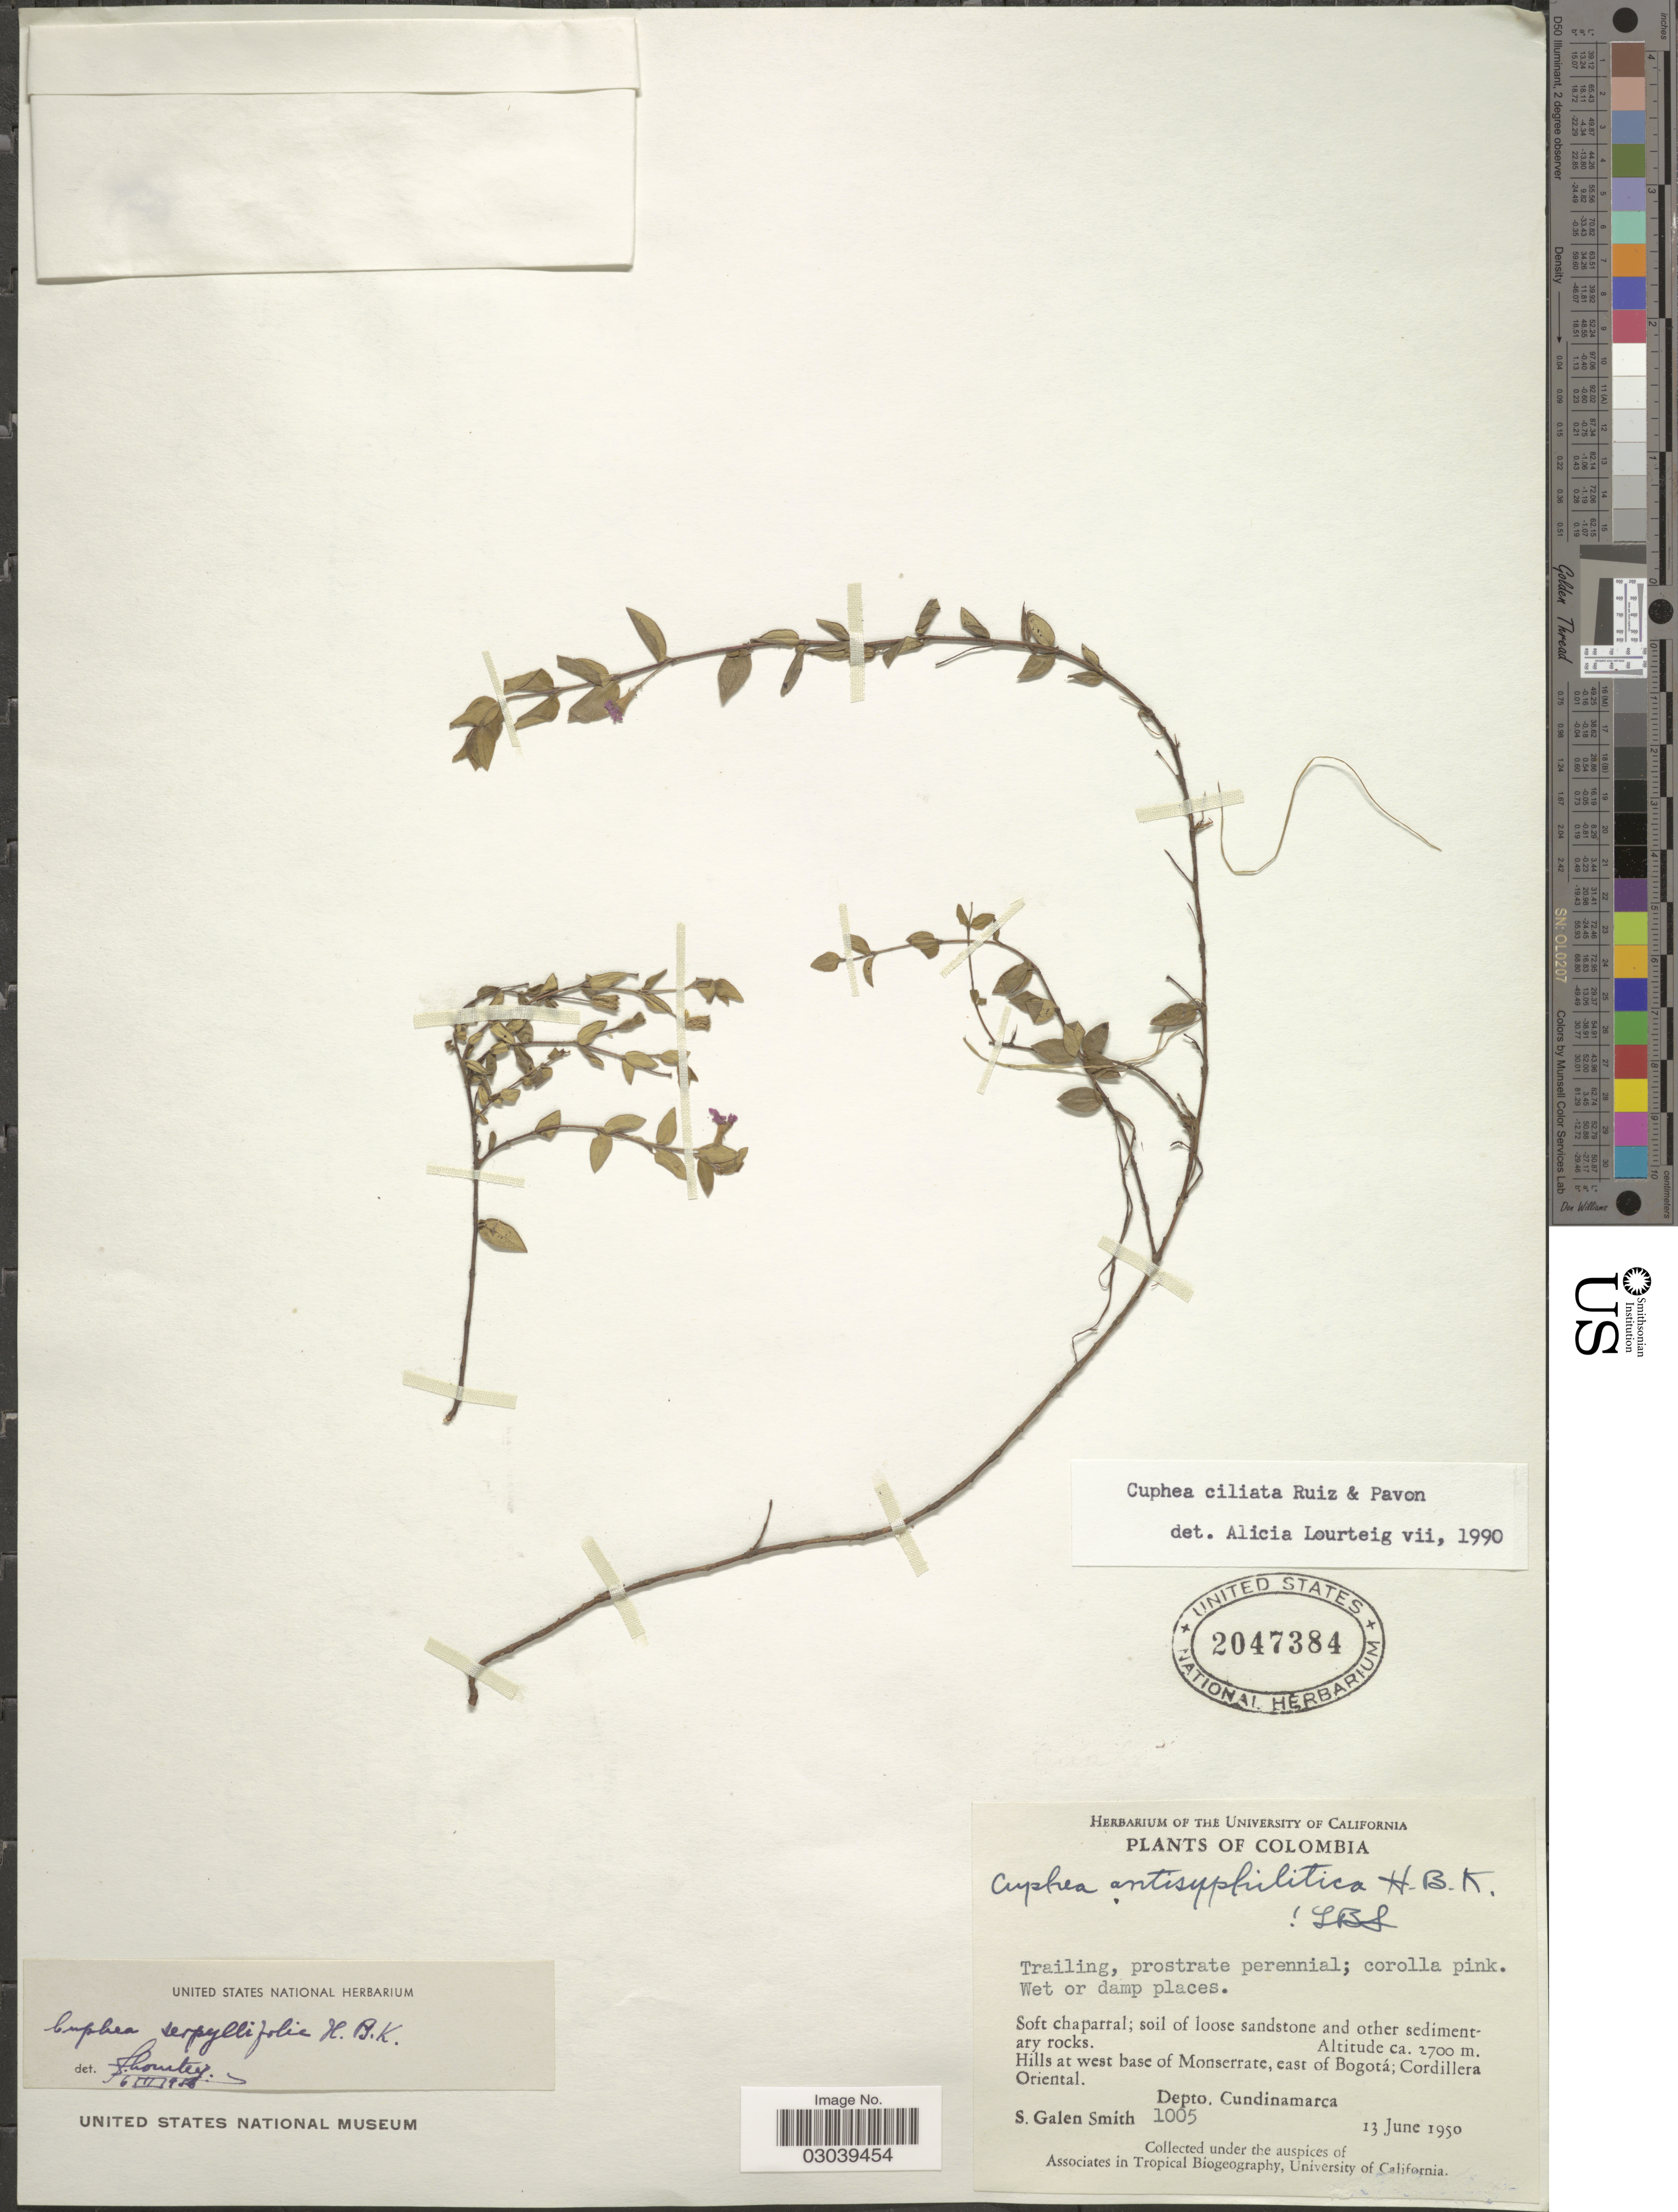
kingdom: Plantae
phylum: Tracheophyta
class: Magnoliopsida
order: Myrtales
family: Lythraceae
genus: Cuphea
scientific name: Cuphea ciliata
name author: Ruiz & Pav.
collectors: S. G. Smith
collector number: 1005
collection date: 1950-06-13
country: Colombia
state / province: Cundinamarca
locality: Hills at west base of Monserrate, east of Bogotá; Cordillera Oriental. Depto. Cundinamarca.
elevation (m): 2700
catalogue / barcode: US 2047384